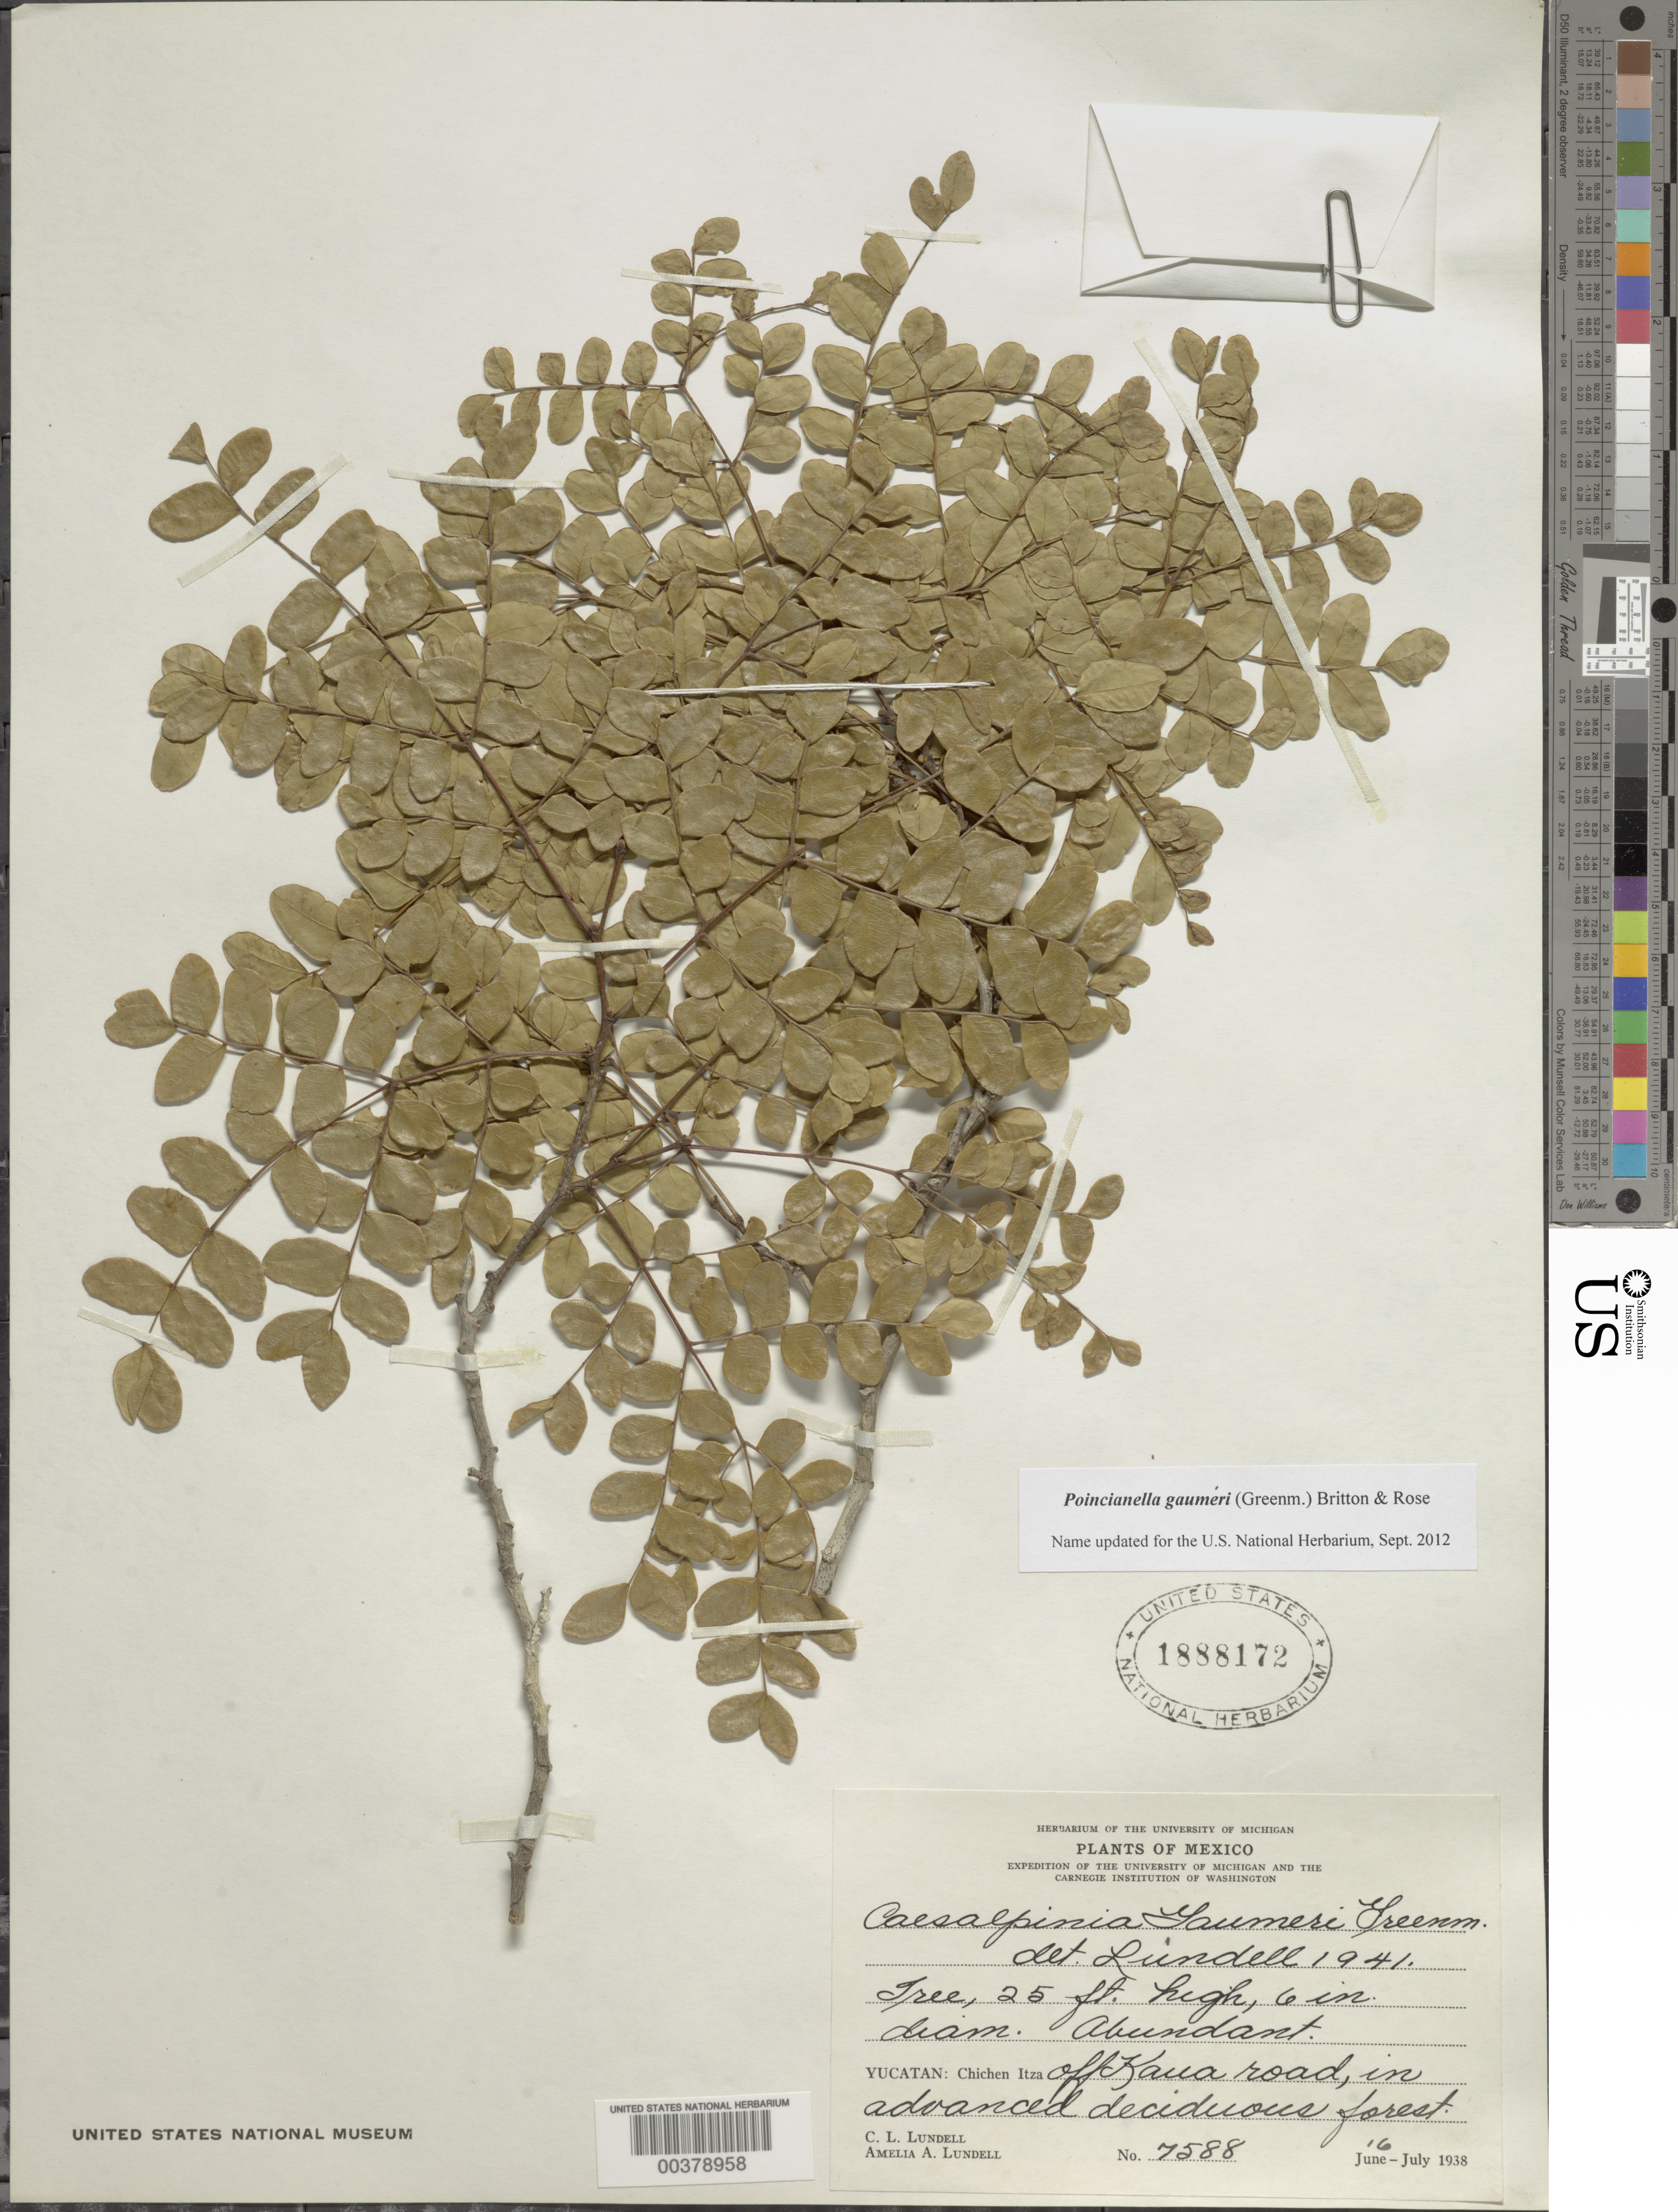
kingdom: Plantae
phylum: Tracheophyta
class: Magnoliopsida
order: Fabales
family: Fabaceae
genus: Cenostigma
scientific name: Cenostigma gaumeri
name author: (Greenm.) Gagnon & G.P. Lewis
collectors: C. L. Lundell & A. A. Lundell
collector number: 7588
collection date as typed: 16 Jun 1938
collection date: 1938-06-16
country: Mexico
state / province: Yucatán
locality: Chichen itza; off kaua road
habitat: Advanced deciduous forest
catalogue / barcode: US 1888172